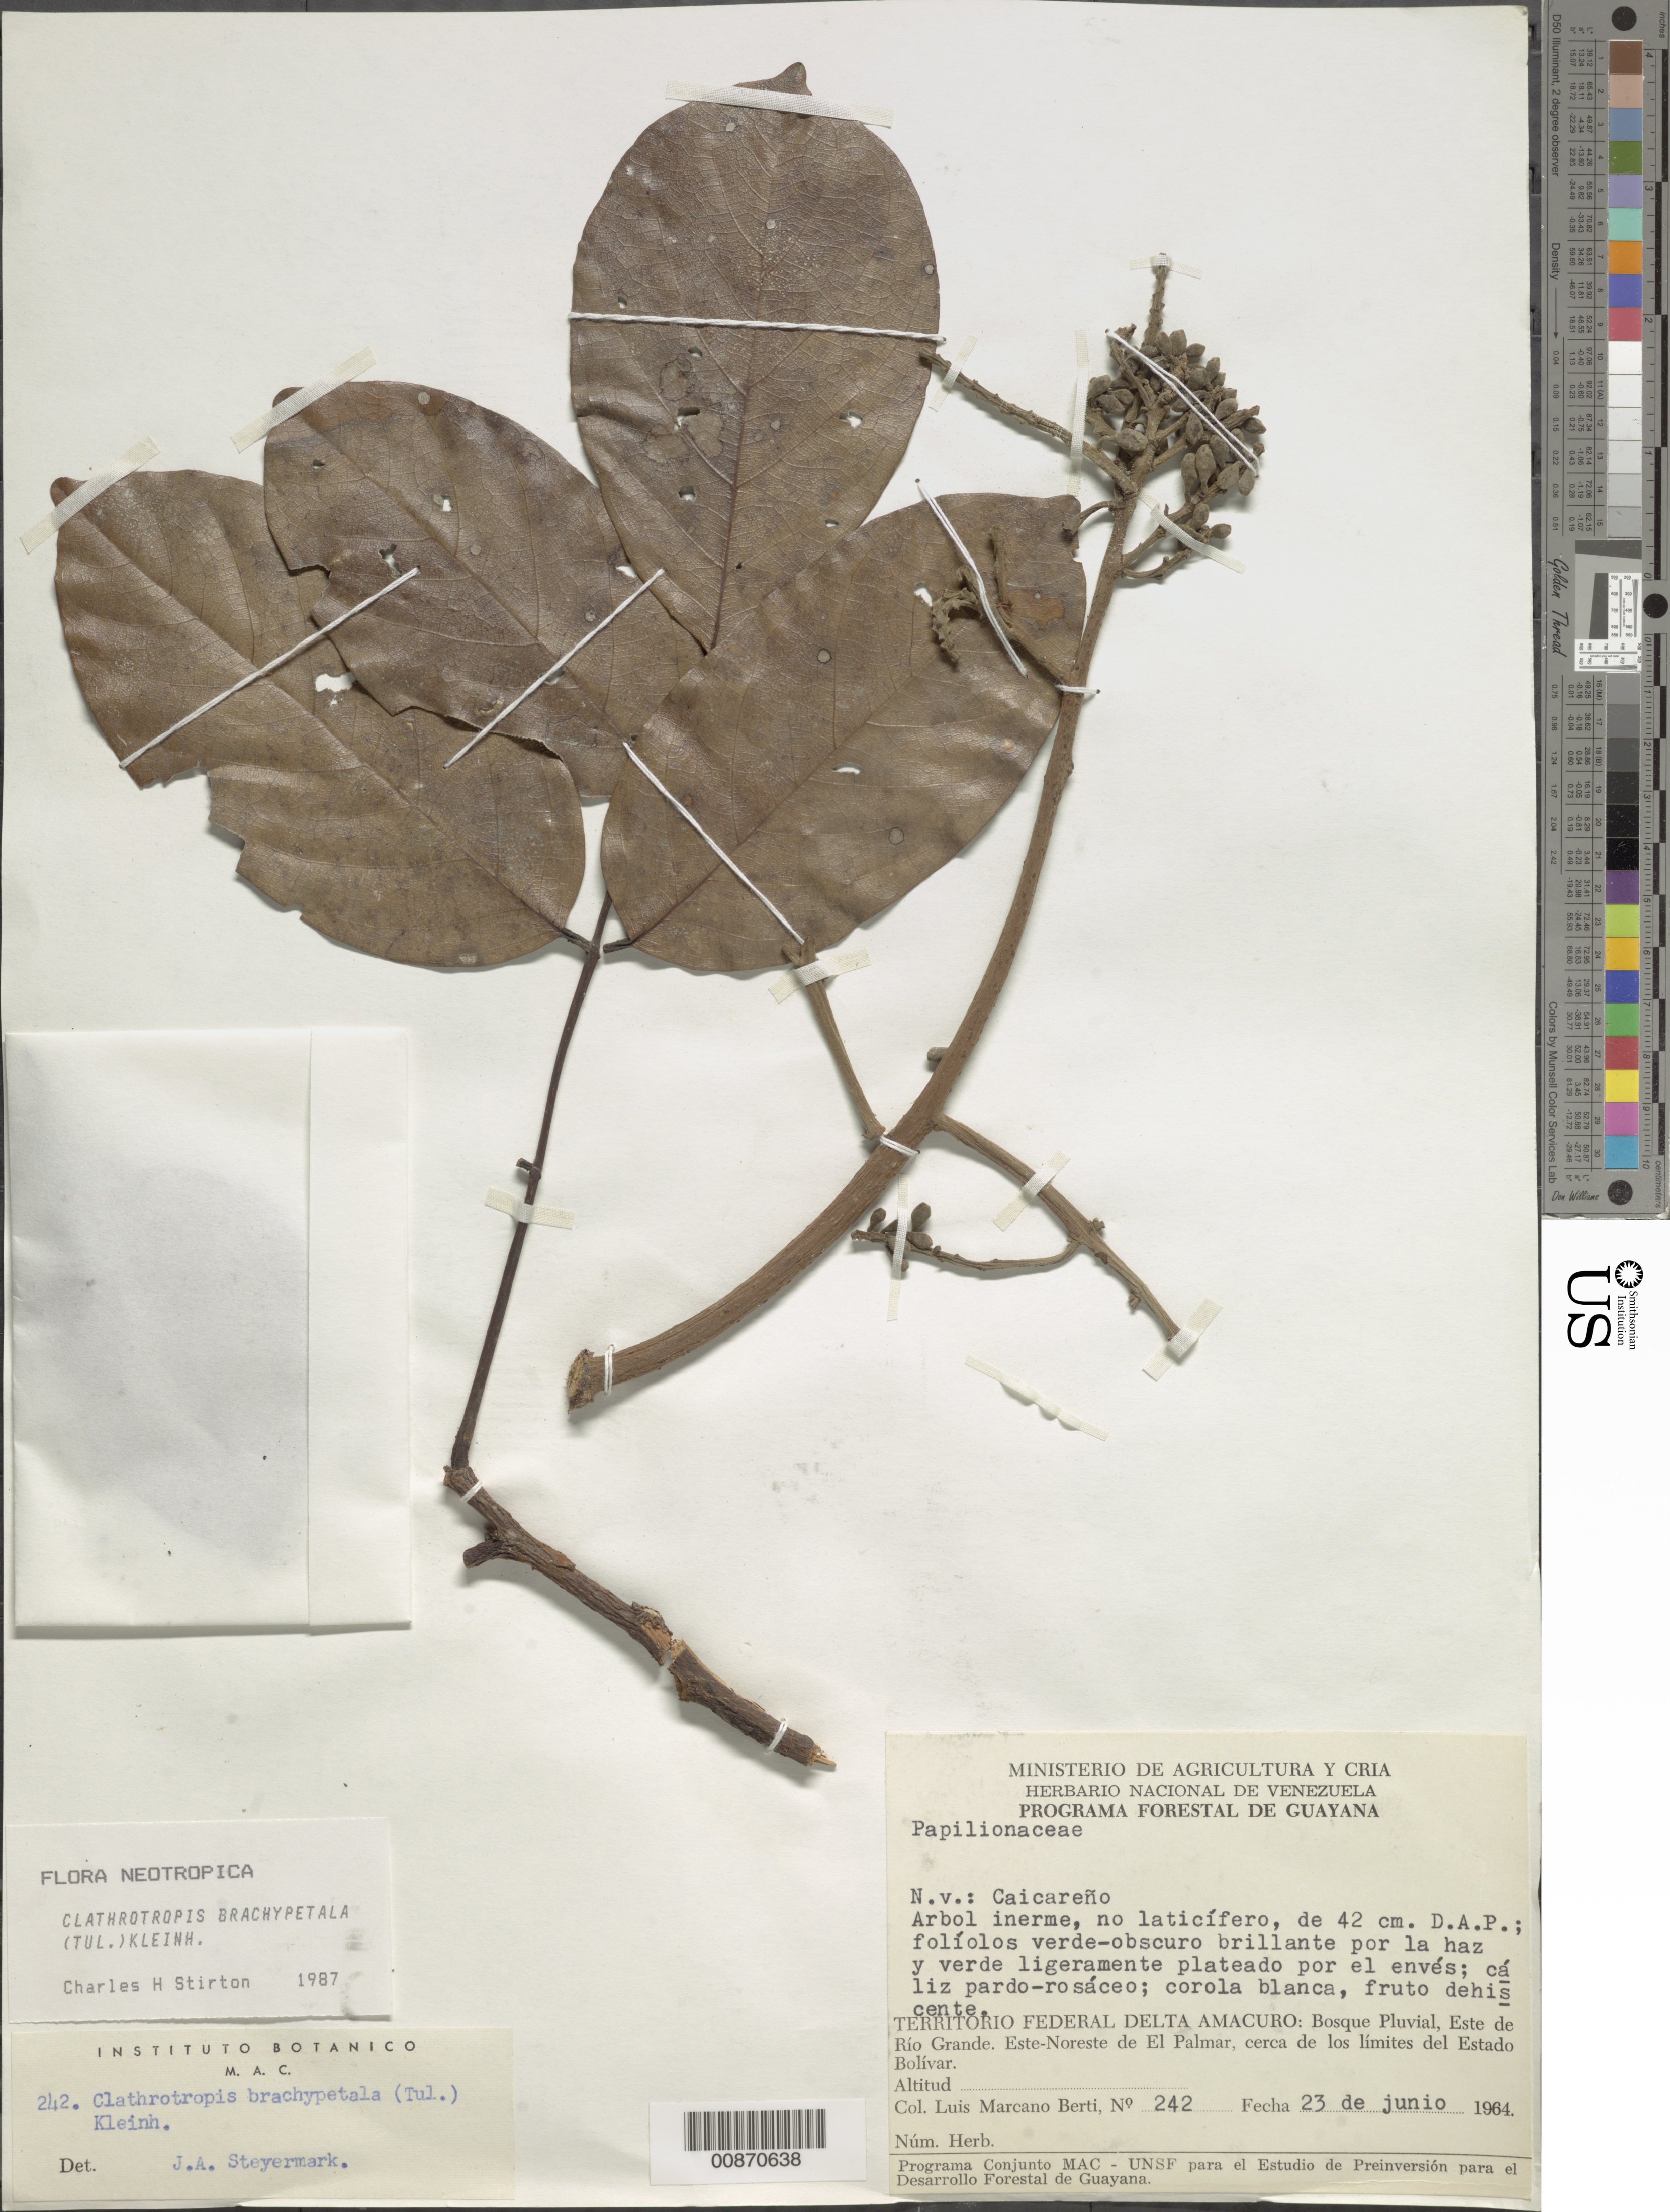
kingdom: Plantae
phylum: Tracheophyta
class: Magnoliopsida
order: Fabales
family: Fabaceae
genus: Clathrotropis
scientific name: Clathrotropis brachypetala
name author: (Tul.) Kleinh.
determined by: Stirton, Charles H.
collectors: L. Marcano-Berti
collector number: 242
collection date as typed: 23-Jun-64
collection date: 1964-06-23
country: Venezuela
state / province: Delta Amacuro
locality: Este de Río Grande, ENE de El Palmar, cerca de los limites del Estado Bolívar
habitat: Bosque pluvial